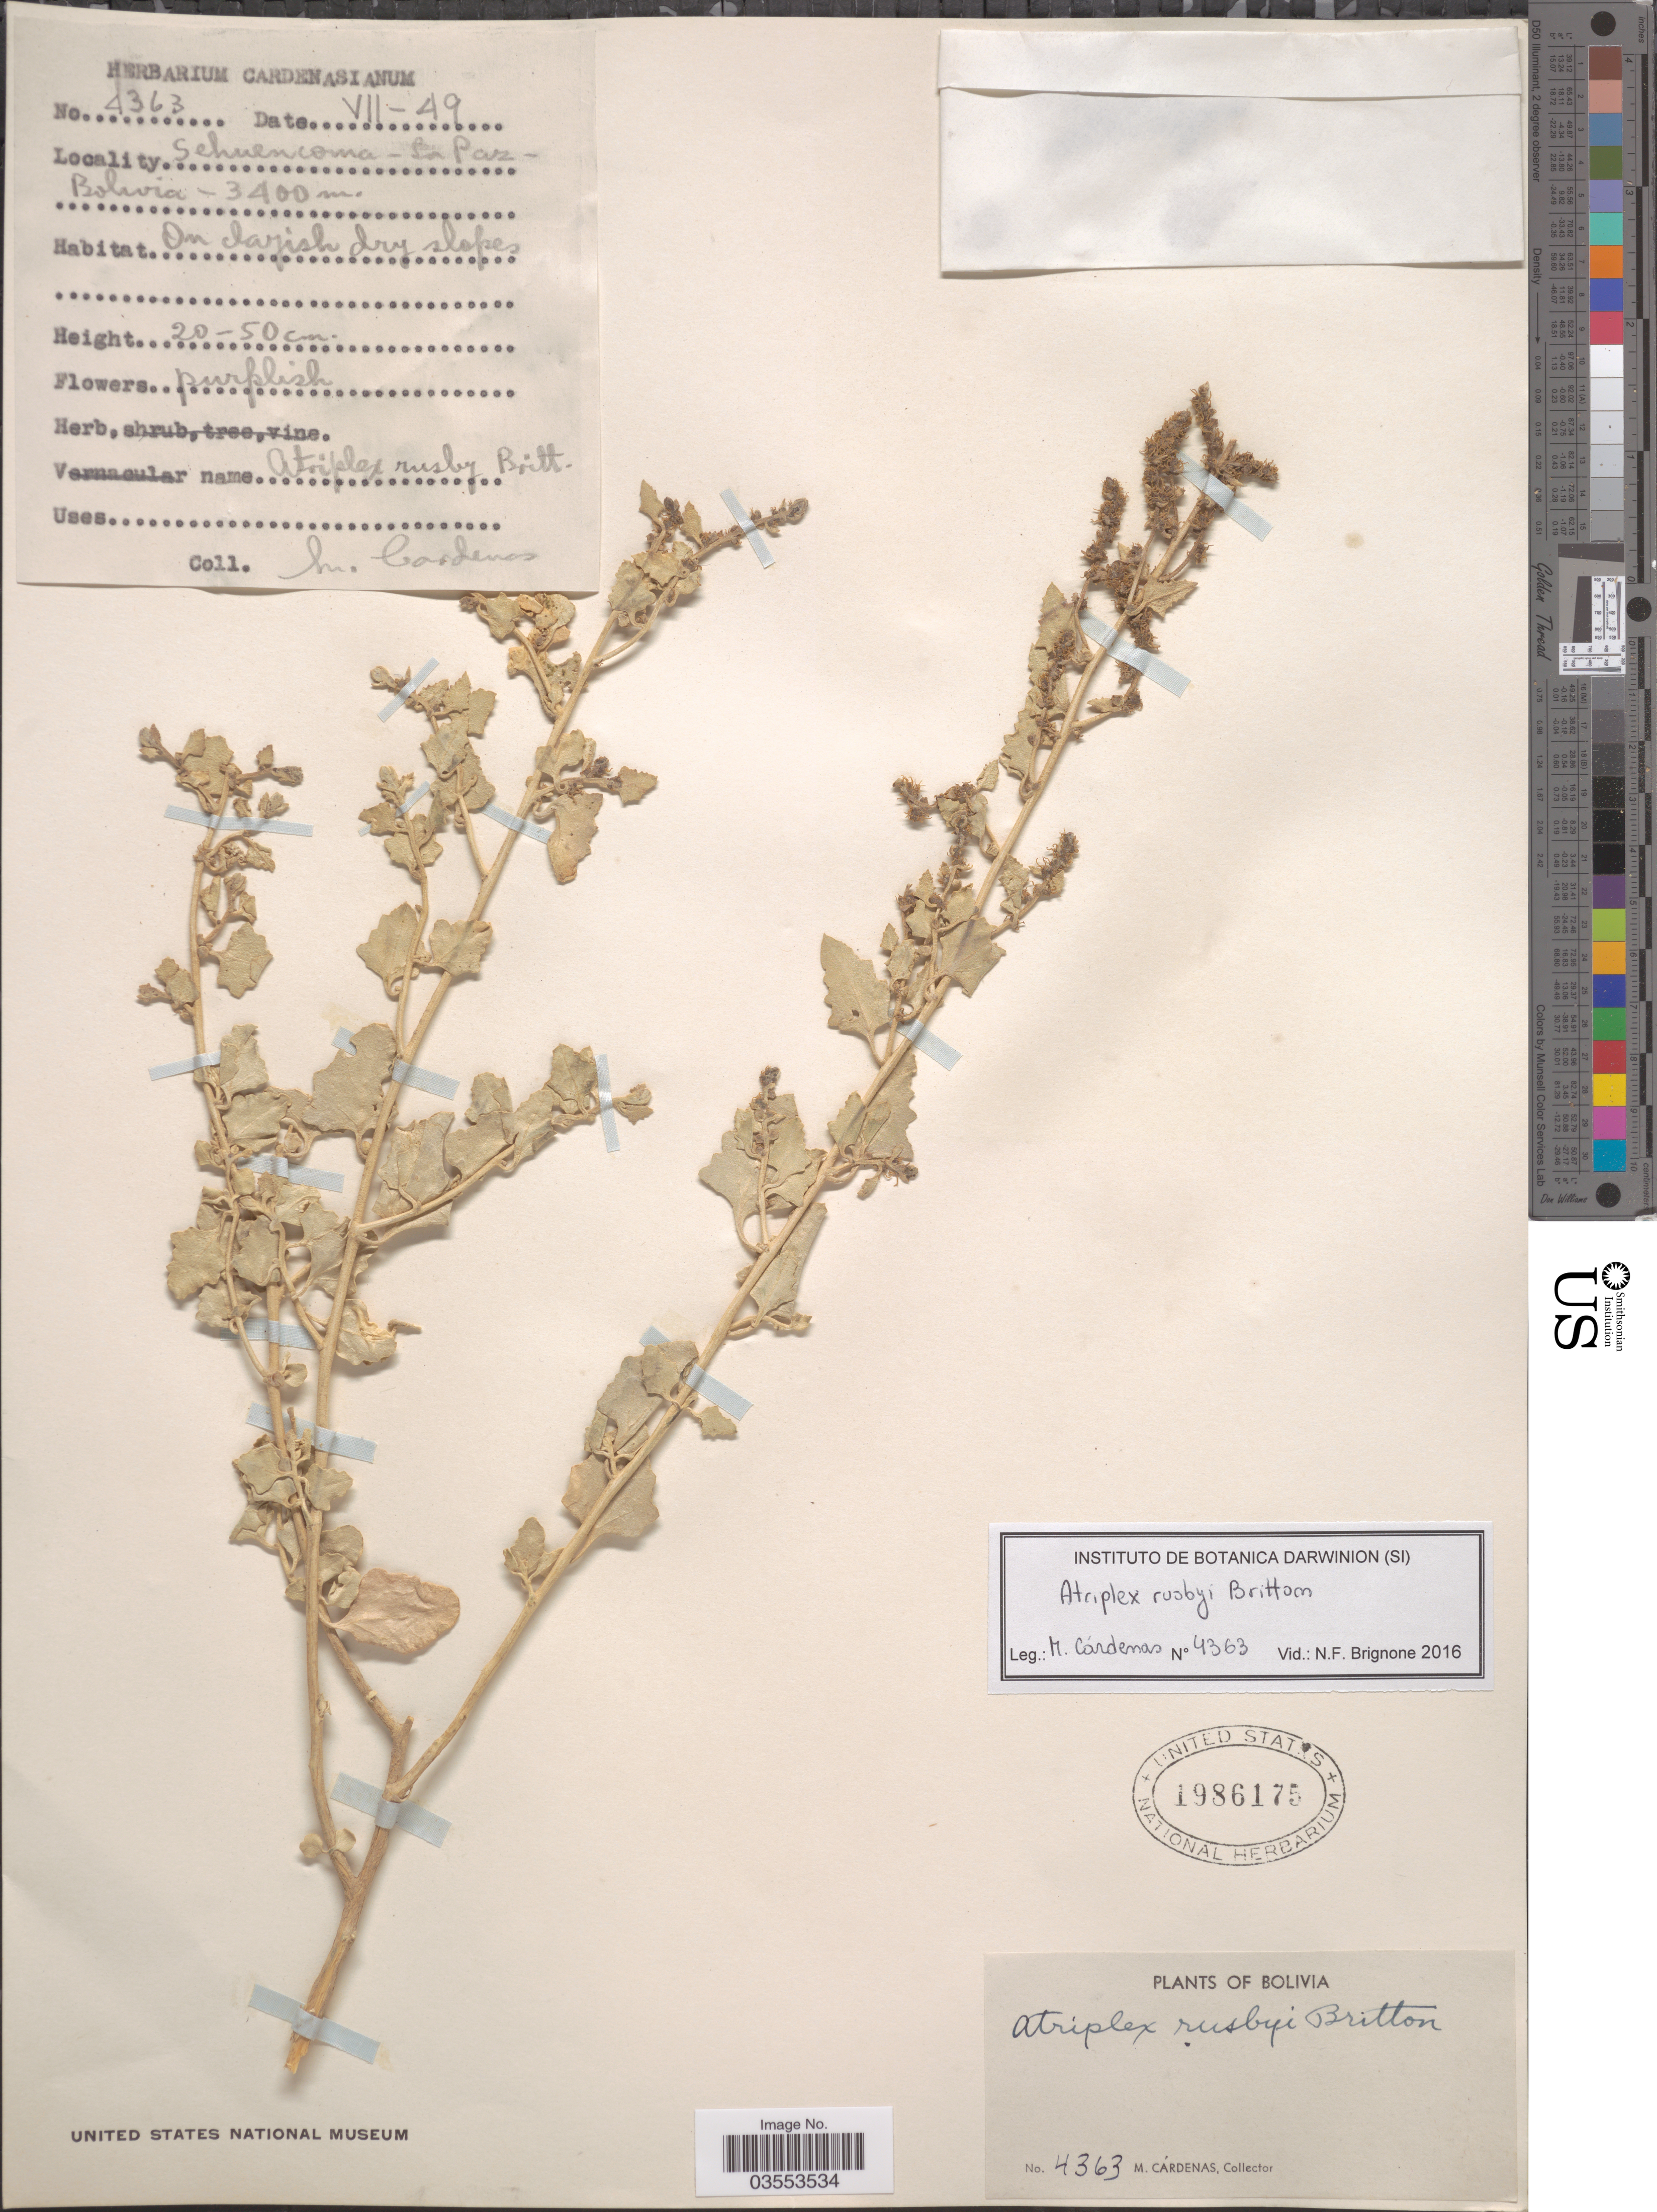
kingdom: Plantae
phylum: Tracheophyta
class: Magnoliopsida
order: Caryophyllales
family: Amaranthaceae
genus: Atriplex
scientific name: Atriplex rusbyi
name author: Britton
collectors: M. Cárdenas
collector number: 4363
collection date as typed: Transcribed d/m/y: /7/49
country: Bolivia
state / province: La Paz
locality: Sehuencoma.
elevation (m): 3400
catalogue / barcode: US 1986175